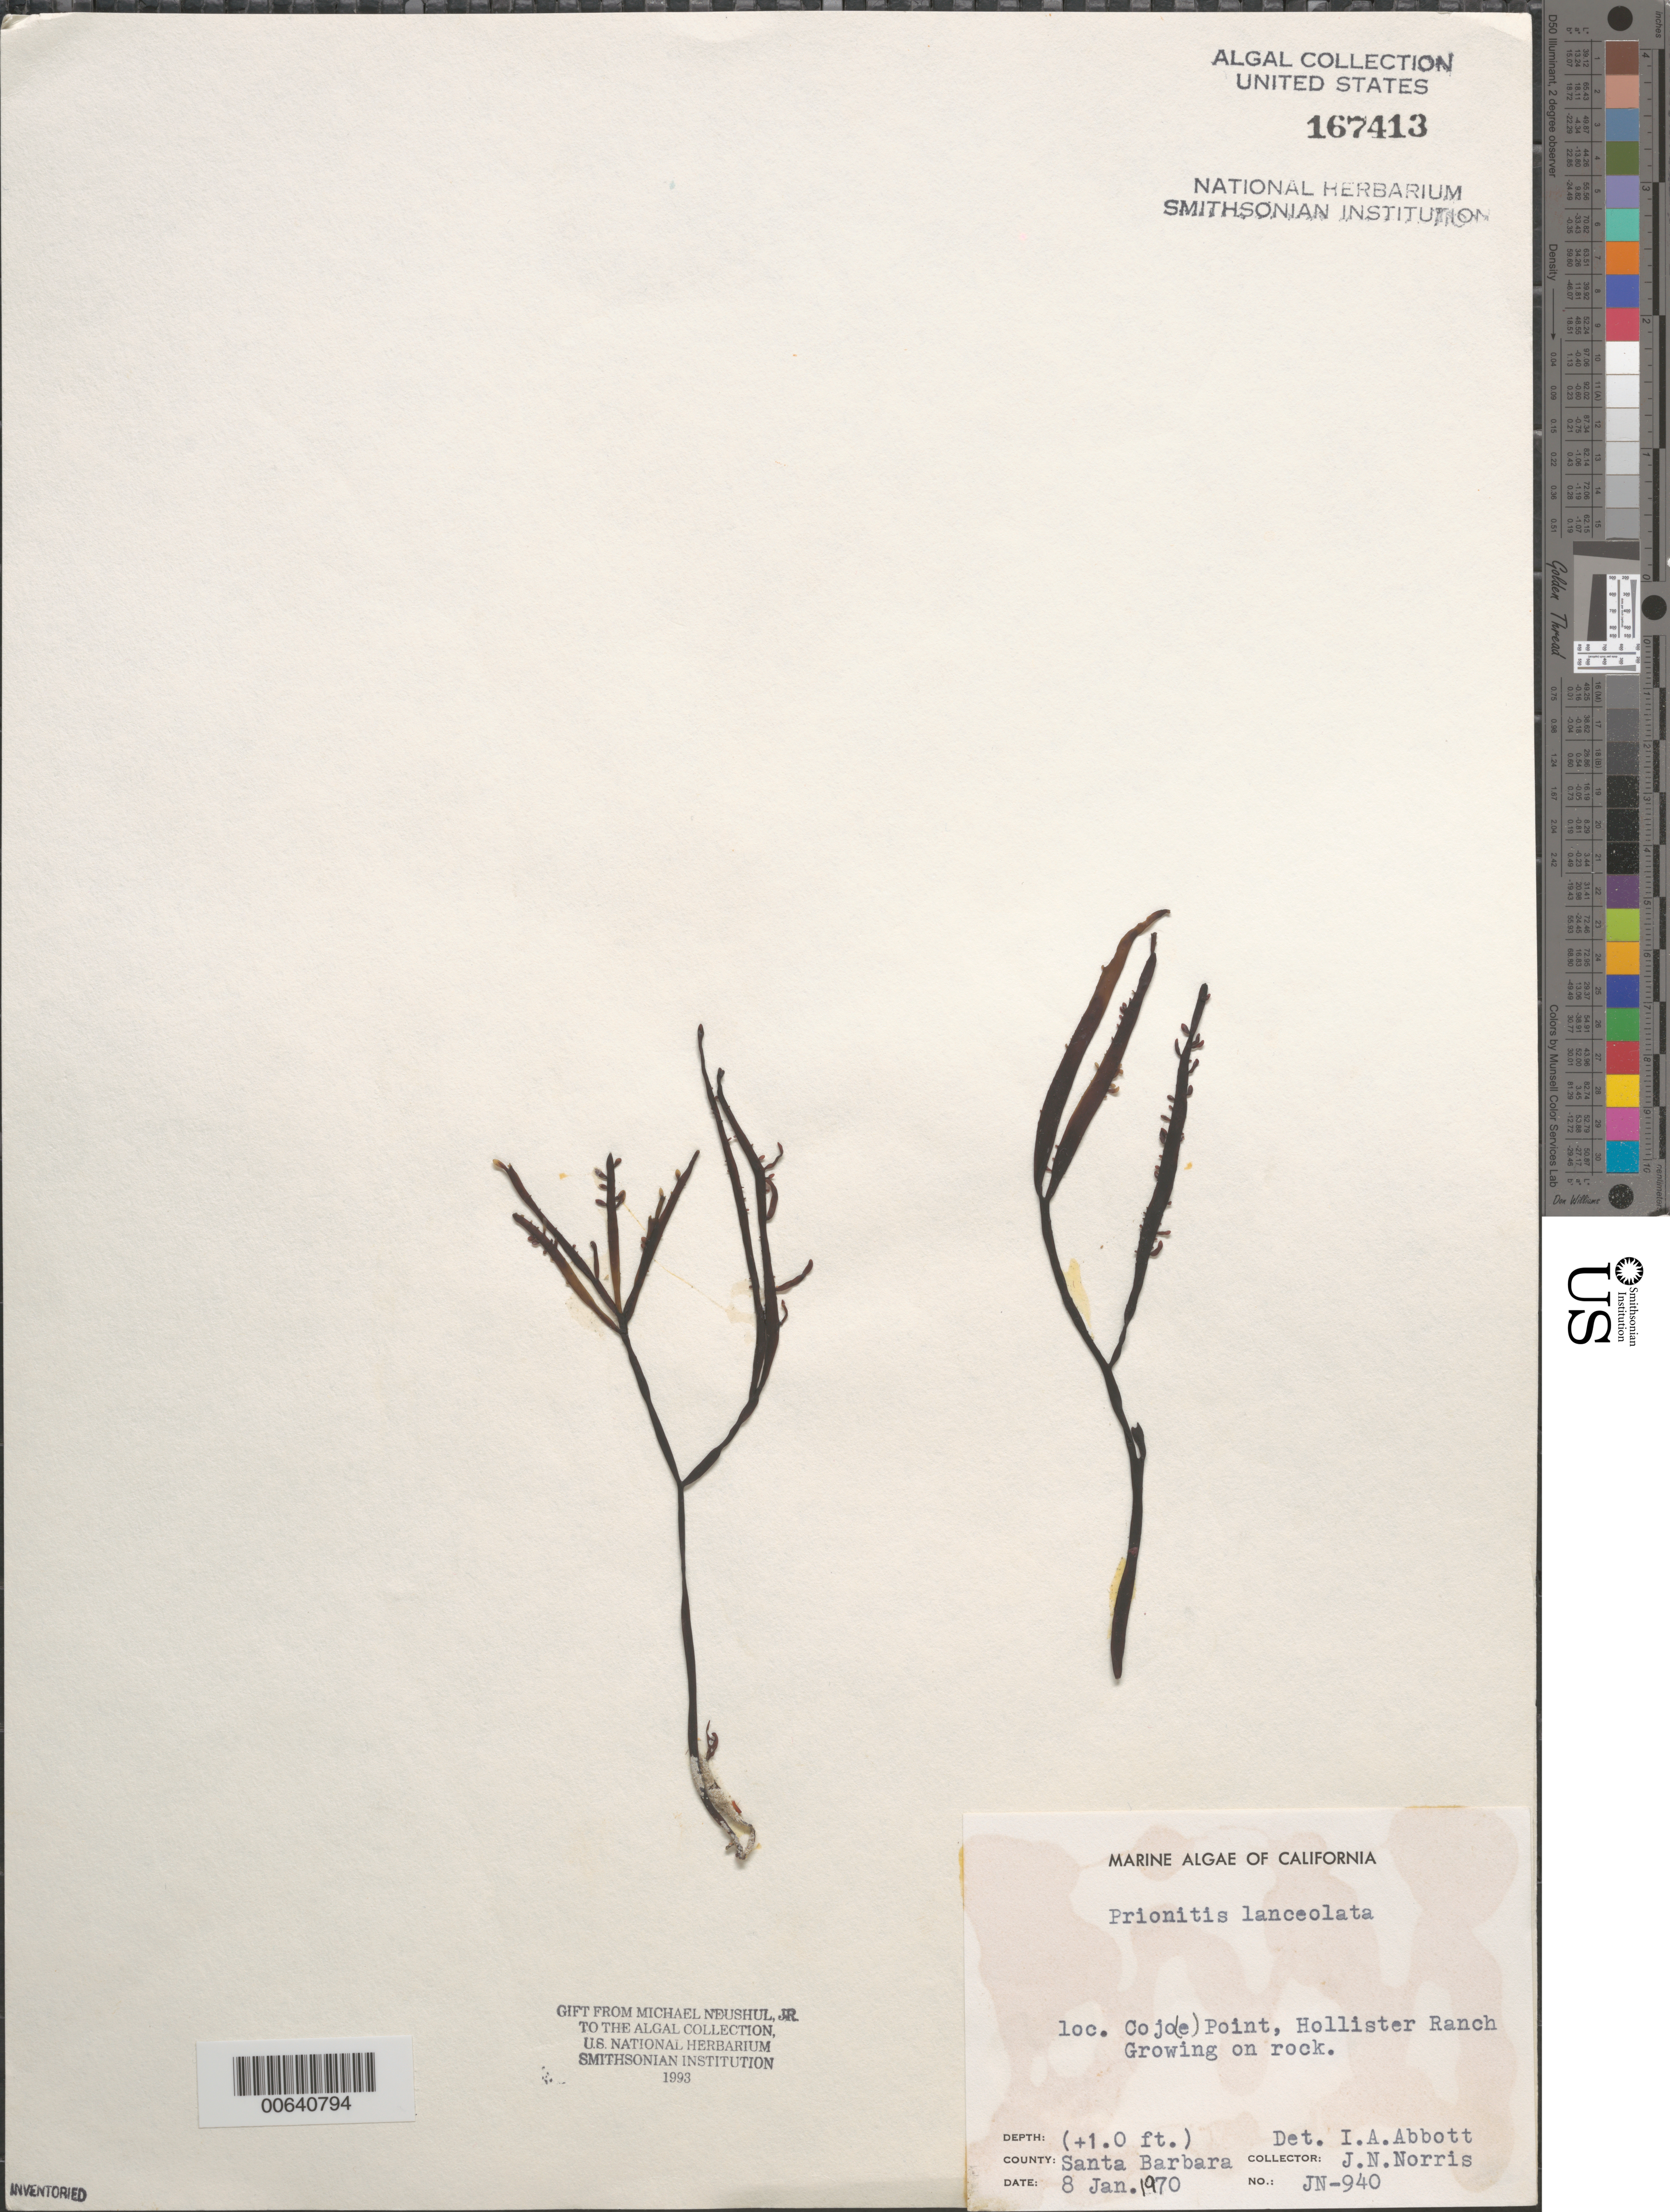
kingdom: Plantae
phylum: Rhodophyta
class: Florideophyceae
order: Cryptonemiales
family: Cryptonemiaceae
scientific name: Prionitis lanceolata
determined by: Abbott, Isabella A.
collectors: J. N. Norris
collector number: JN-940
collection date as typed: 08 Jan 1970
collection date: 1970-01-08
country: United States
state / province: California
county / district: Santa Barbara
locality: Cojo Point, Hollister Ranch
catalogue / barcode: US 167413